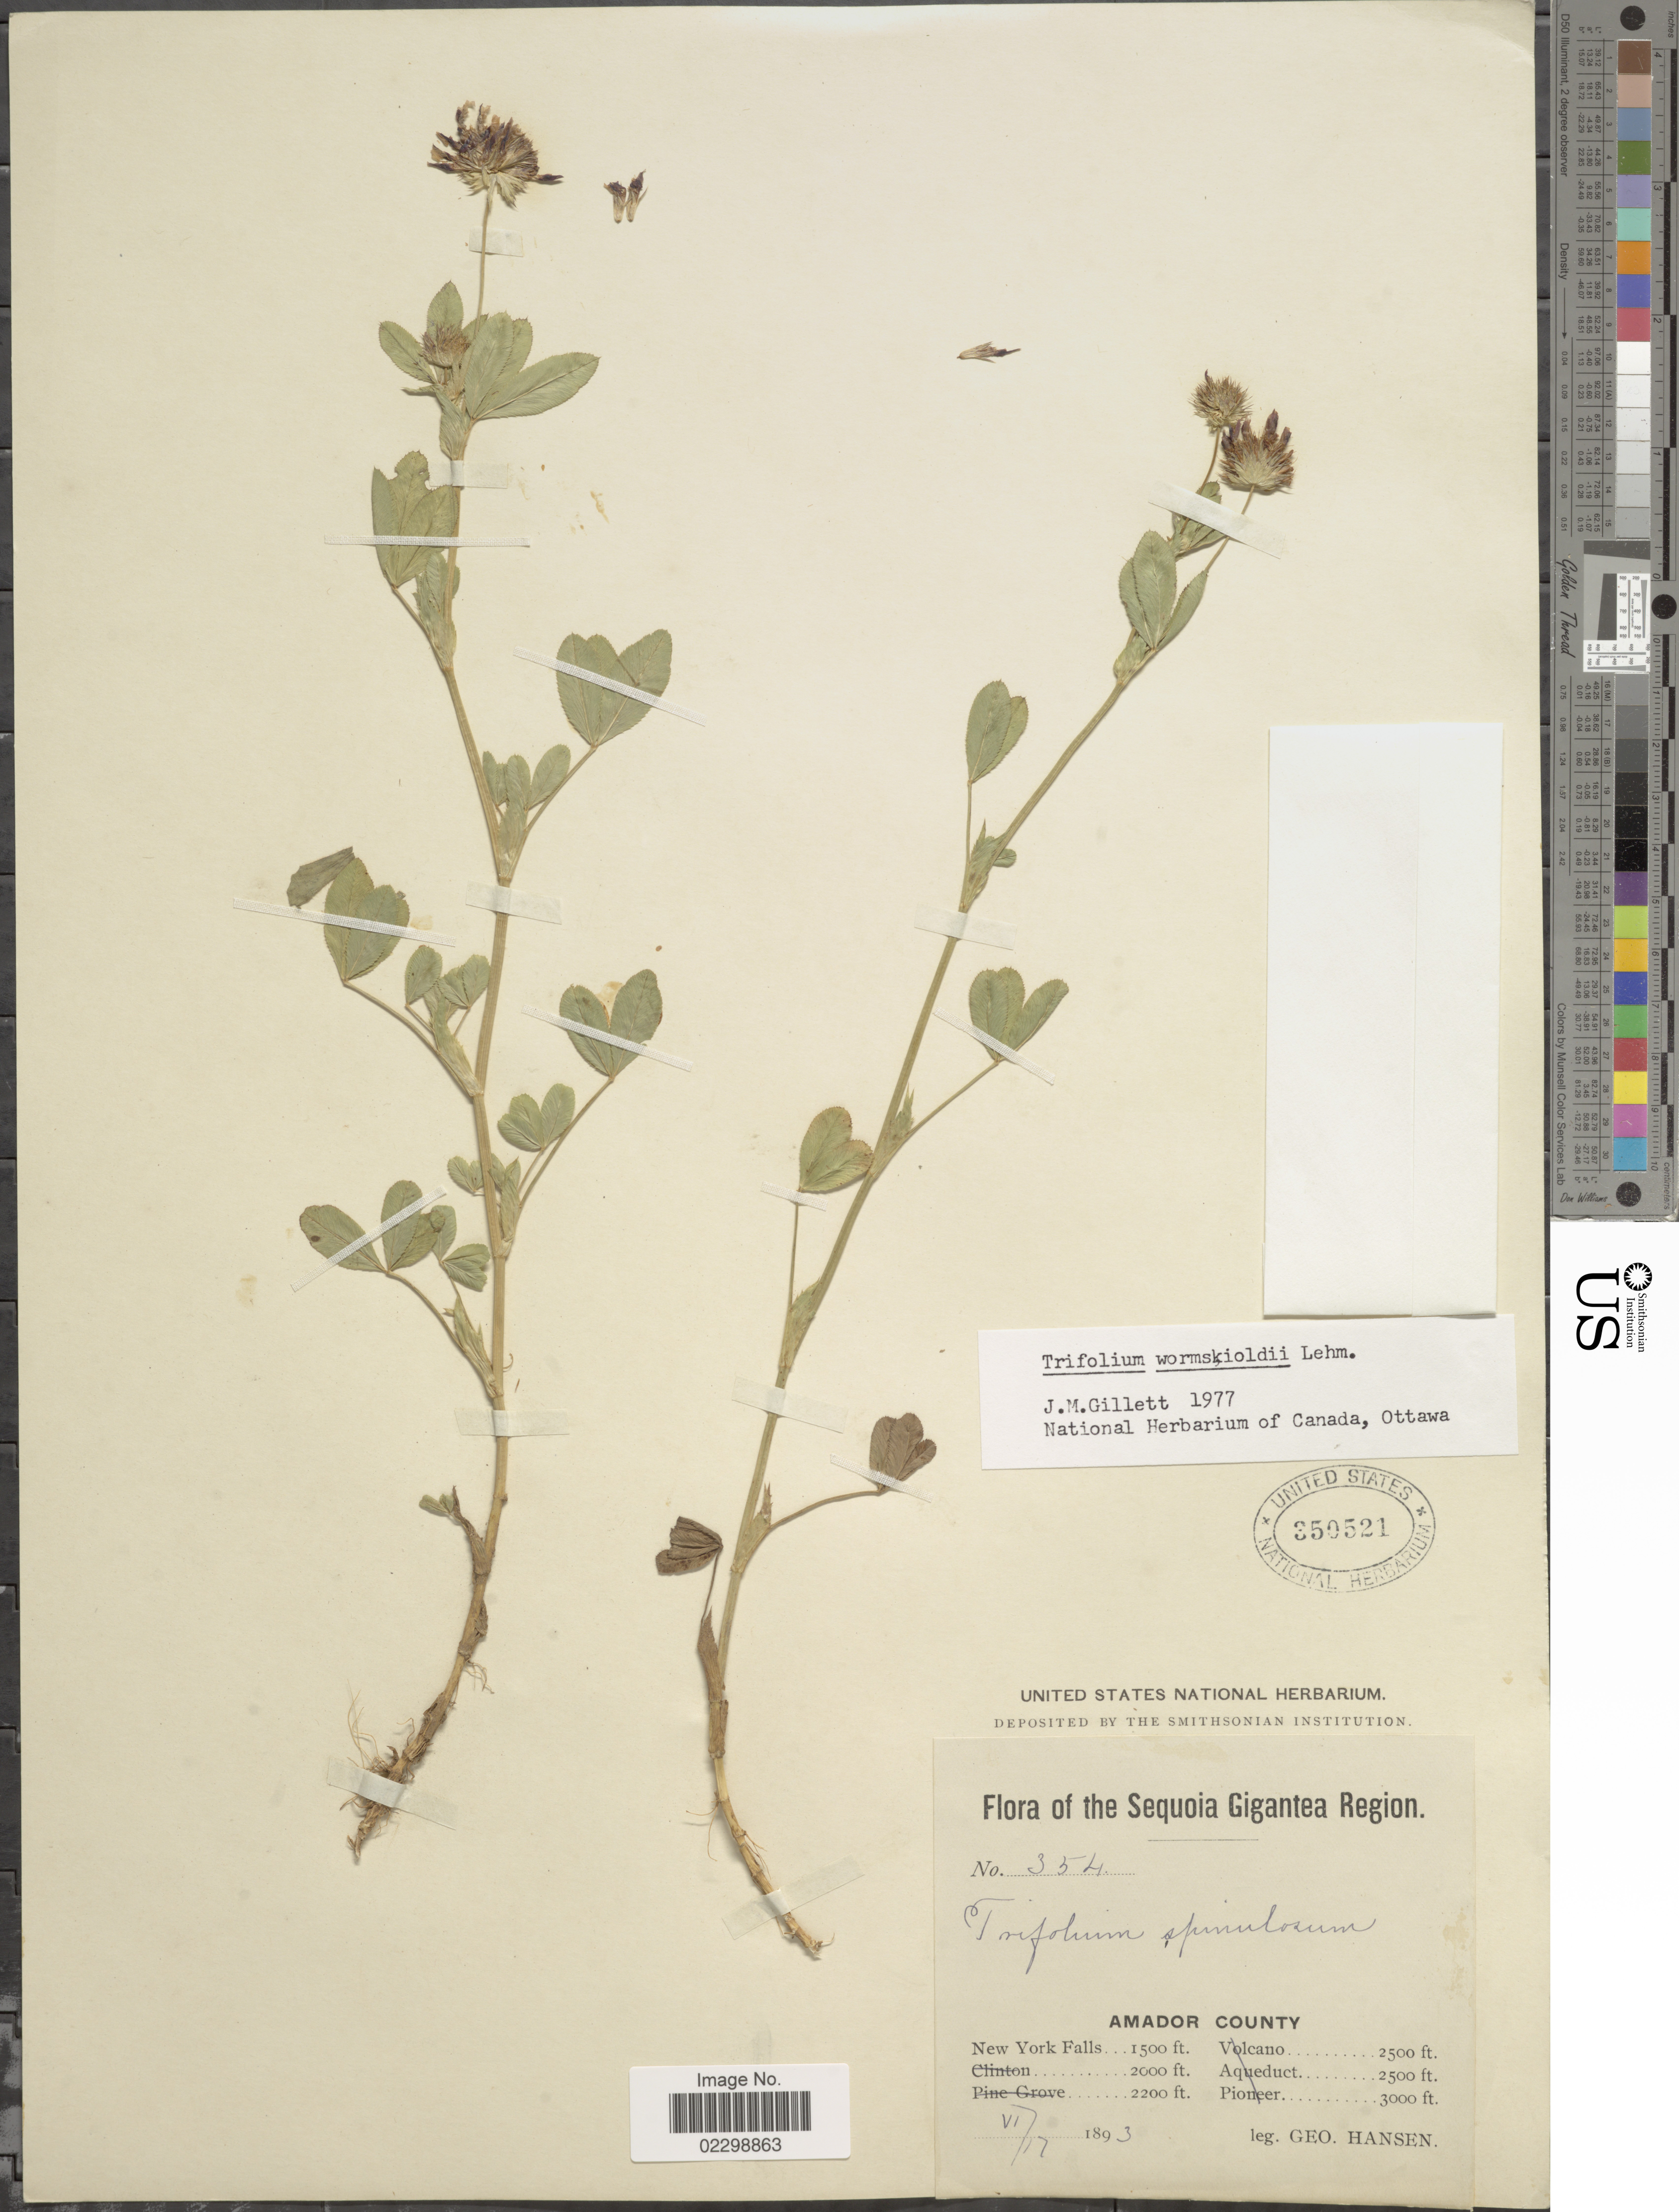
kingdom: Plantae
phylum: Tracheophyta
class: Magnoliopsida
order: Fabales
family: Fabaceae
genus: Trifolium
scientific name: Trifolium wormskioldii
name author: Lehm.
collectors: G. Hansen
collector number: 354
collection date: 1893-06-17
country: United States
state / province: California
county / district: Amador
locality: Sequoia Gigantea Region, Amador County, New York Falls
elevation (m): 457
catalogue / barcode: US 350521